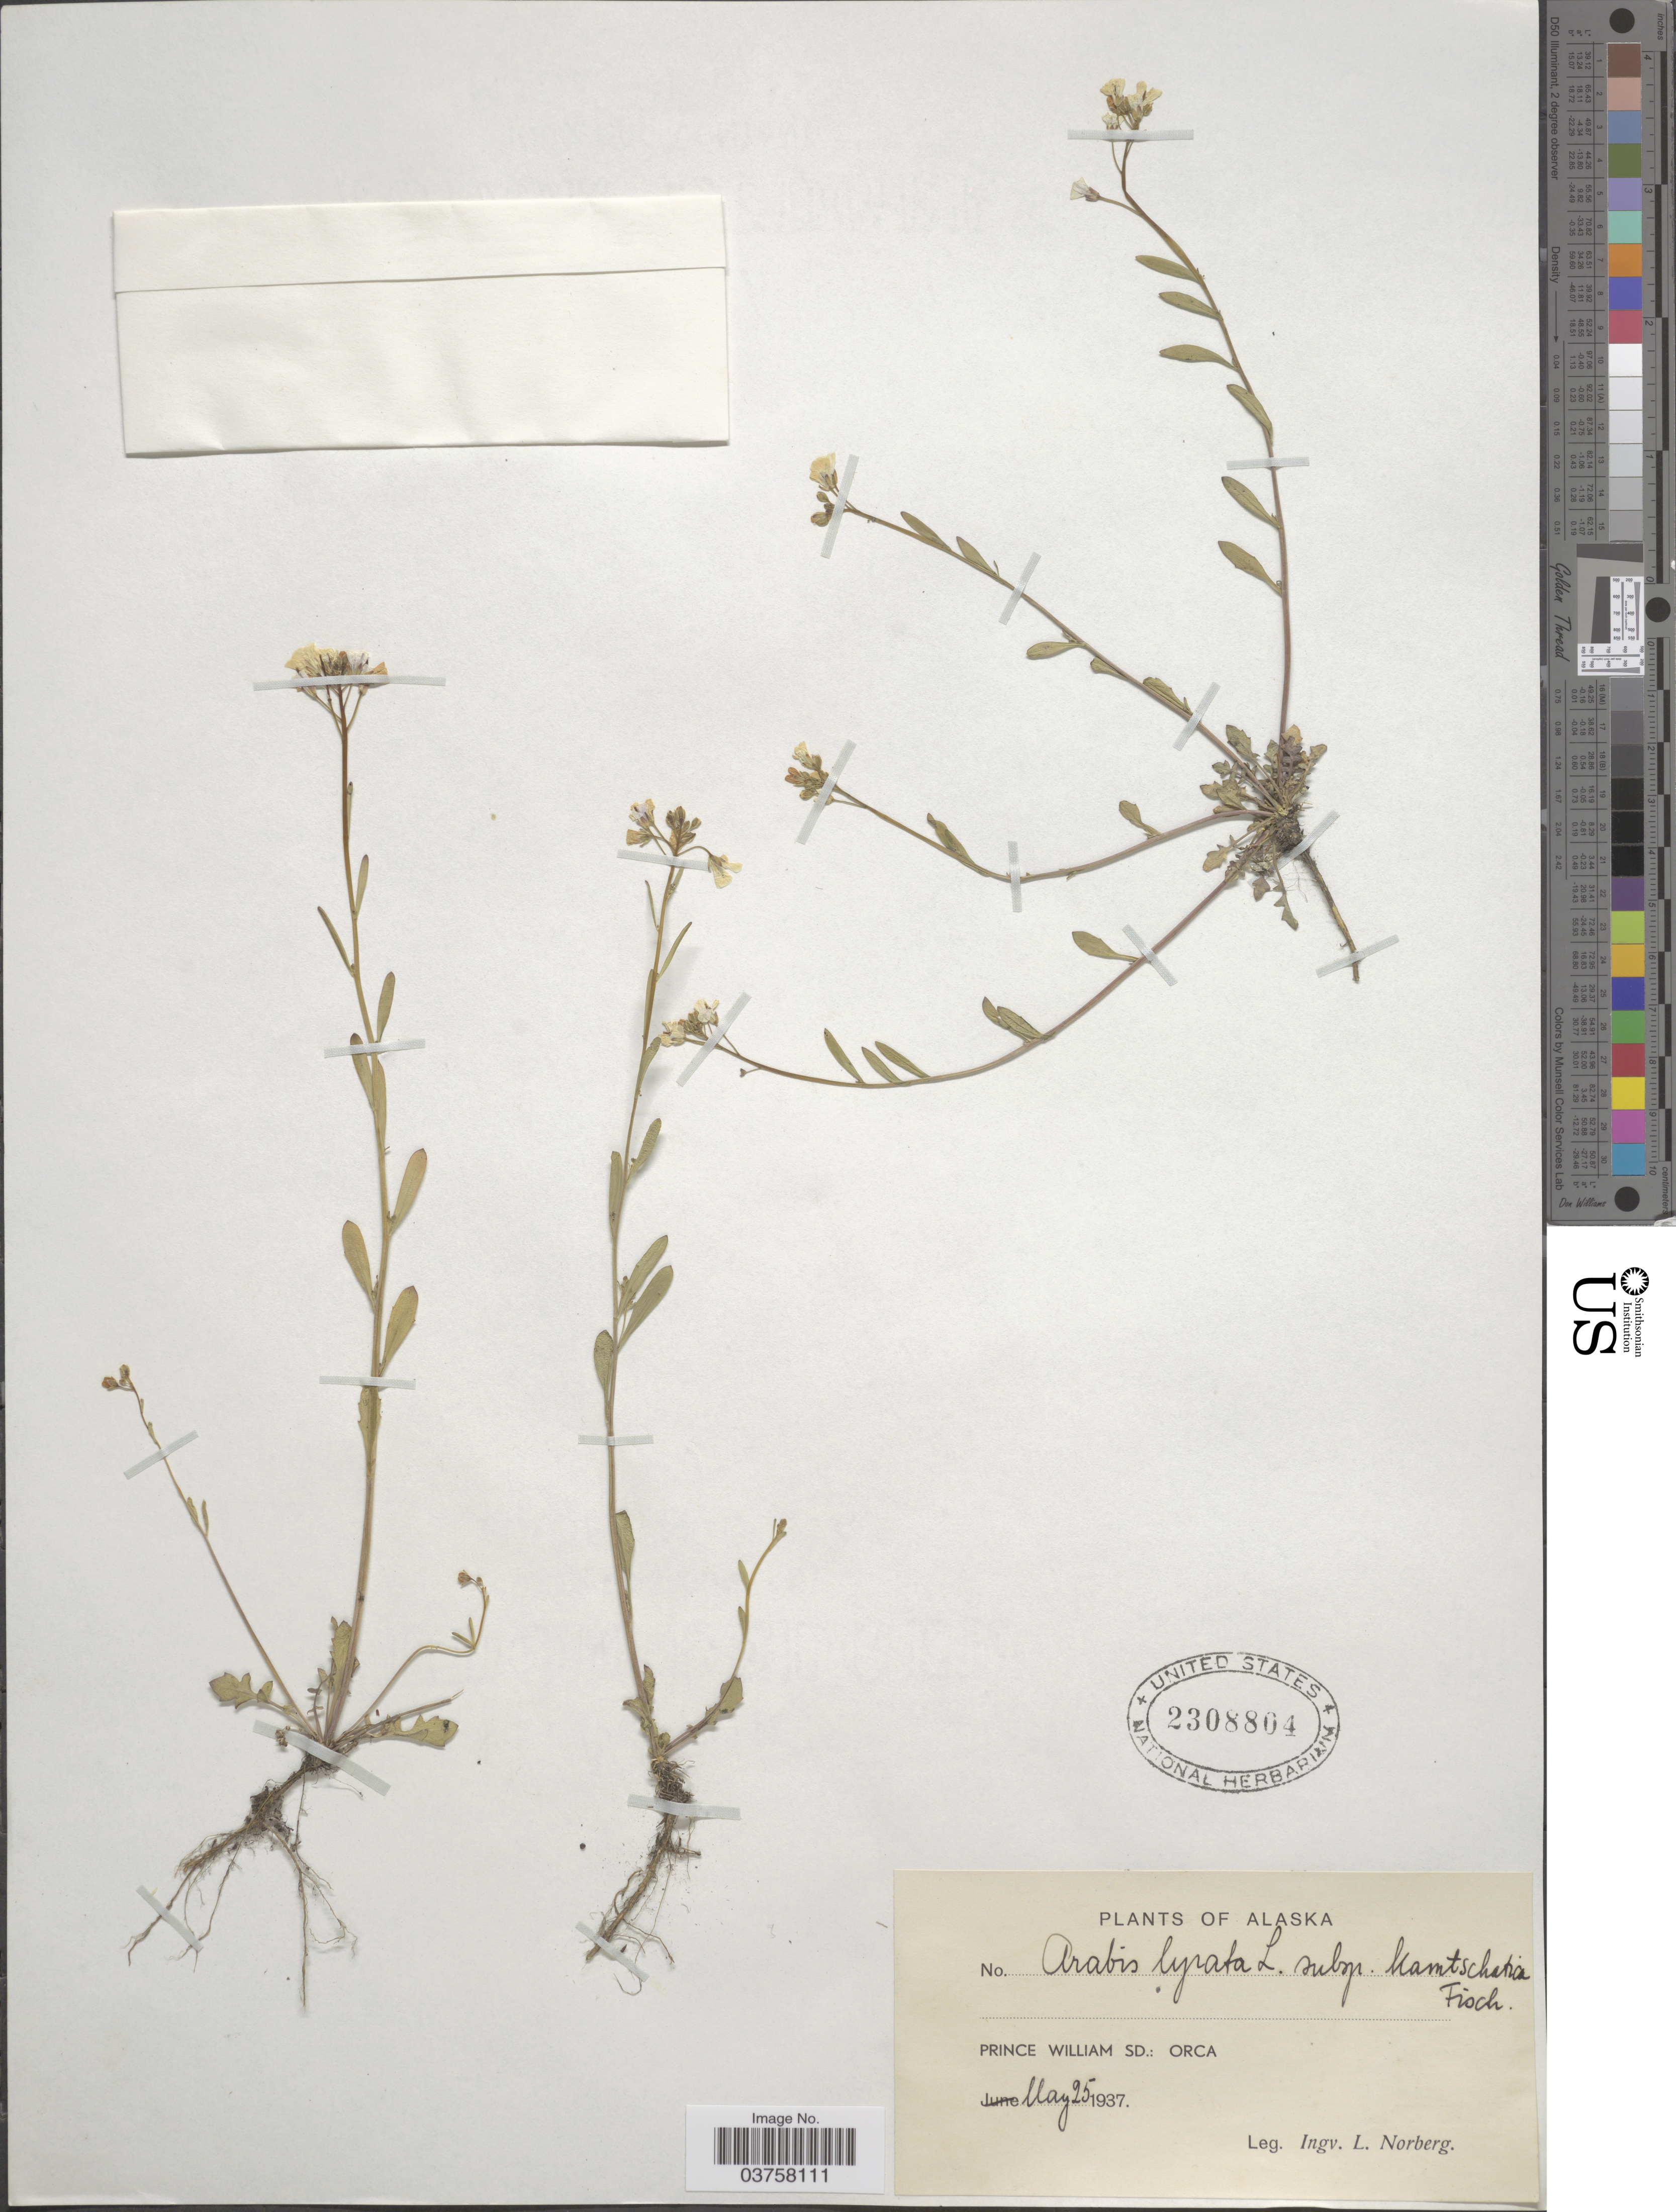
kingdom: Plantae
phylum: Tracheophyta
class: Magnoliopsida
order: Brassicales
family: Brassicaceae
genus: Arabis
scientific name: Arabis lyrata var. kamchatica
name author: Fisch. ex DC.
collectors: I. Norberg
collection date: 1937-05-25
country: United States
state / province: Alaska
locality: Prince William Sd.: Orca.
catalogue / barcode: US 2308804